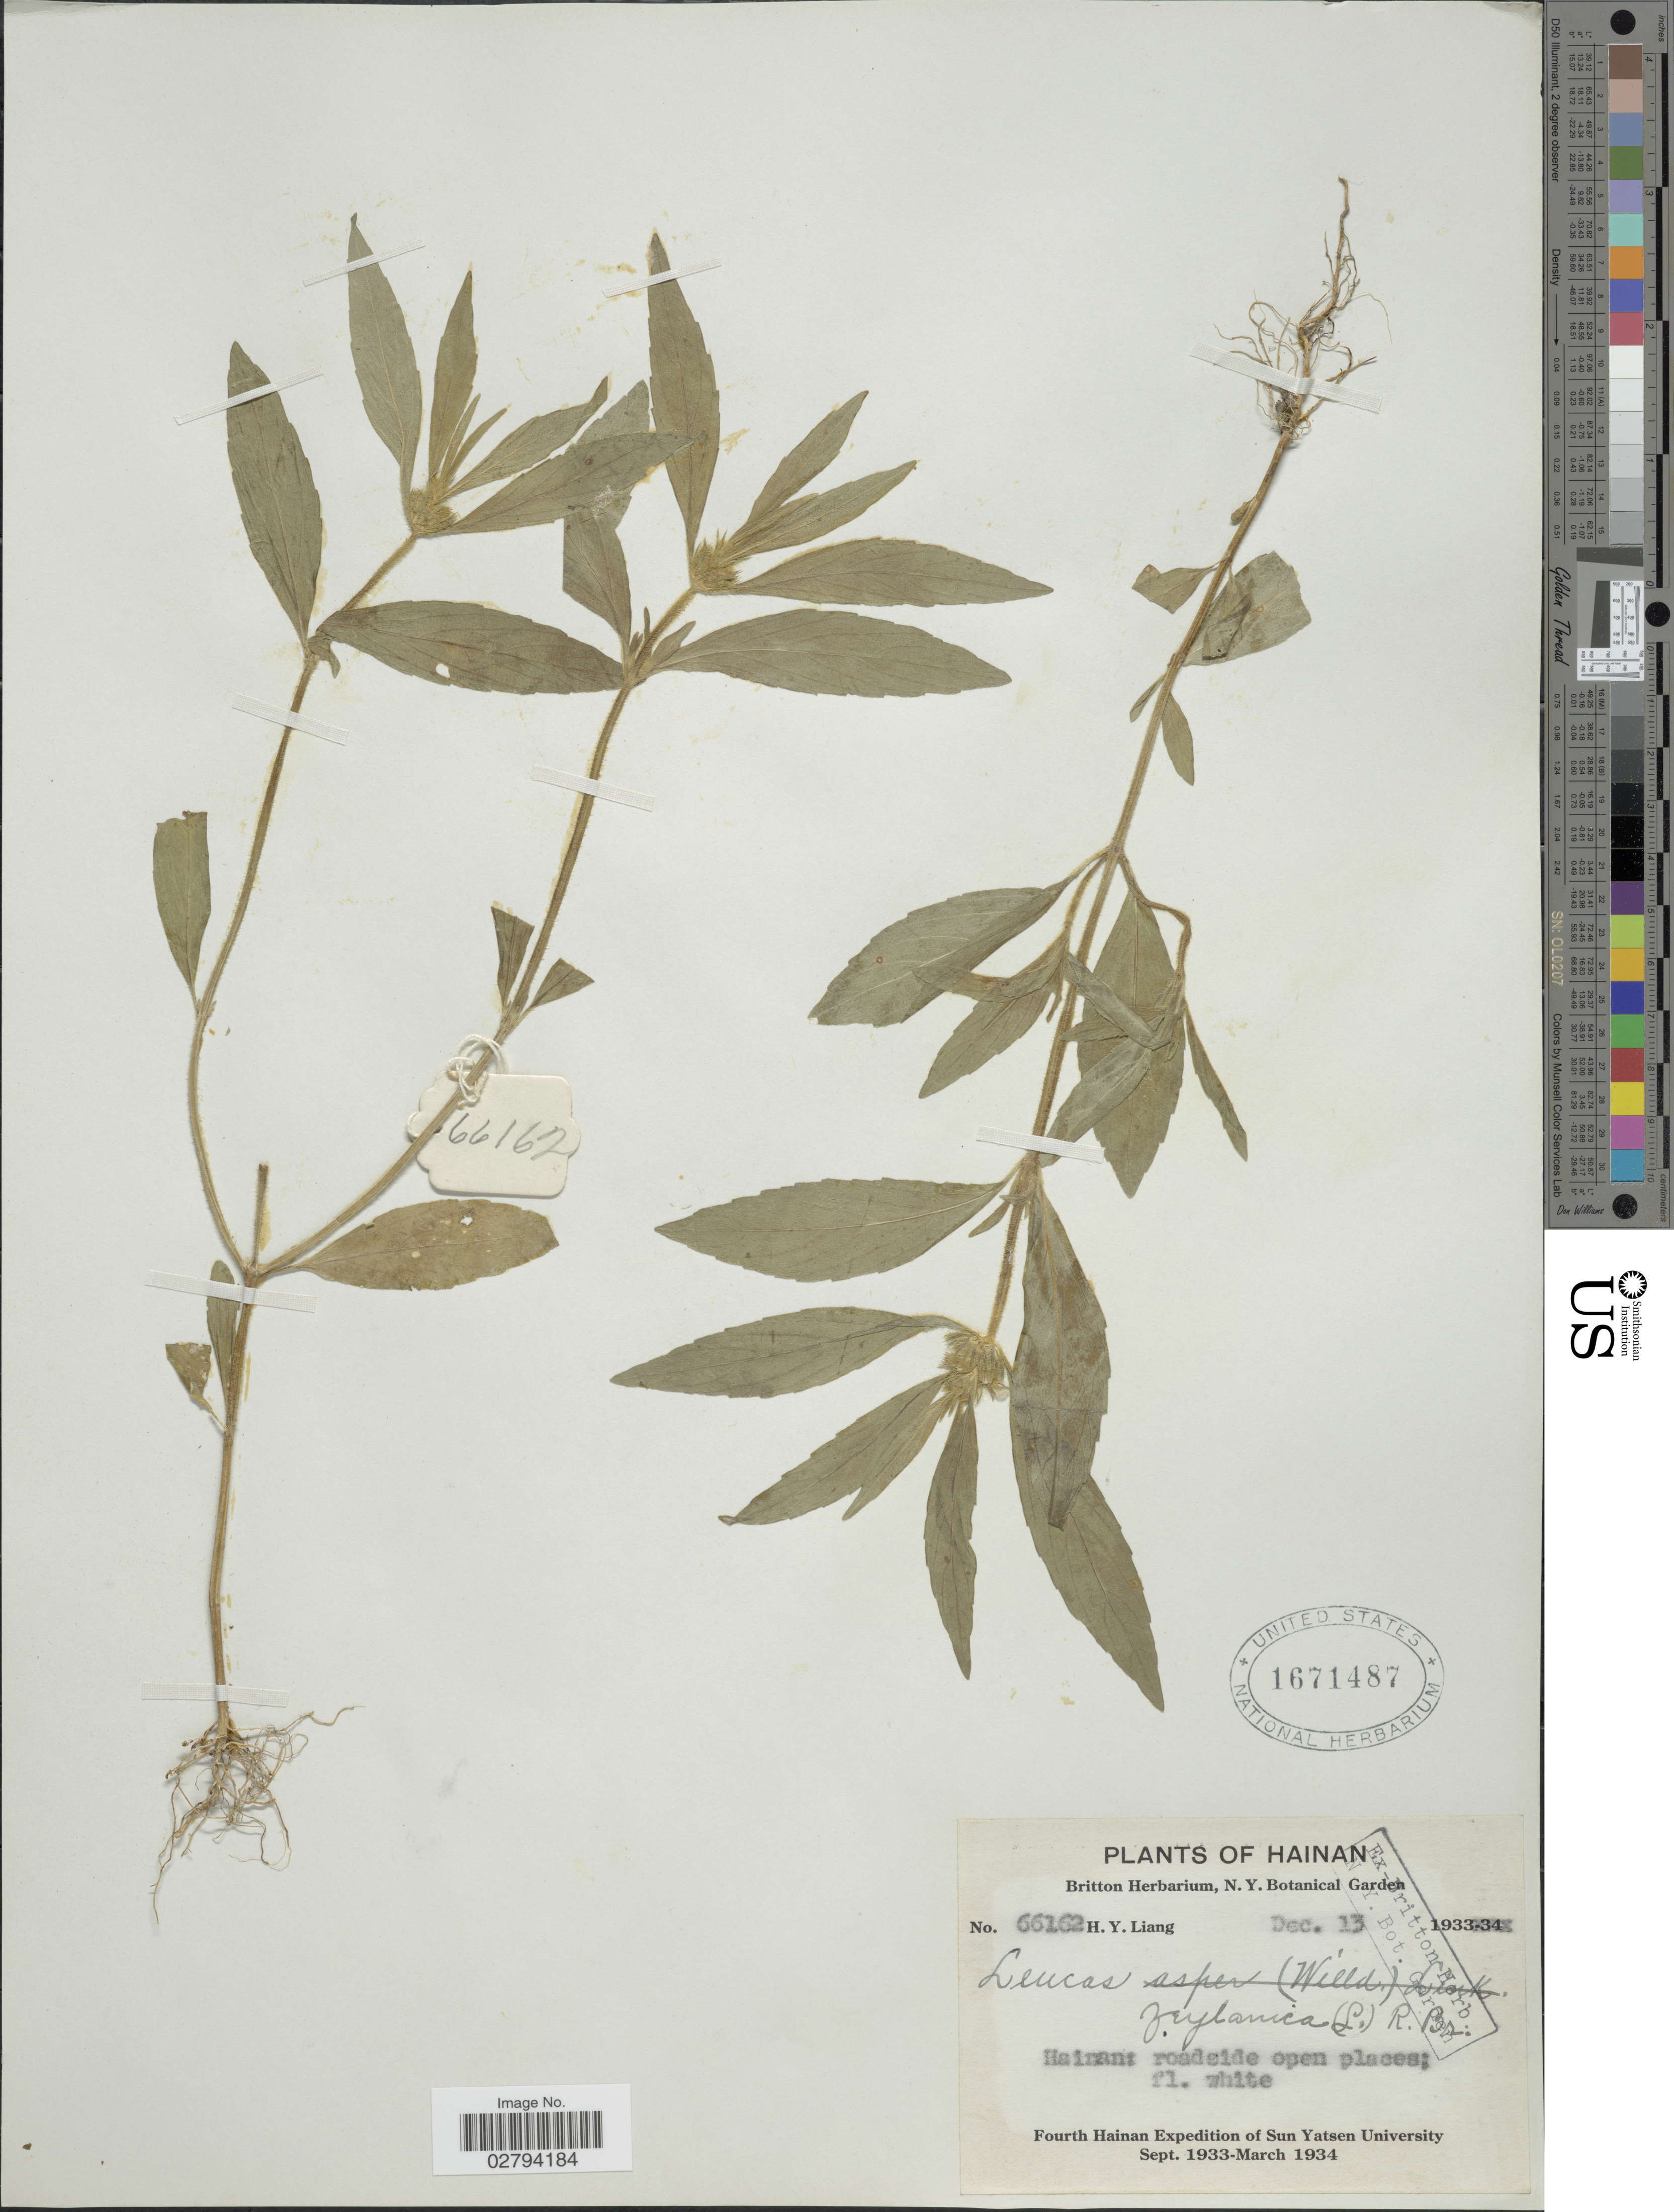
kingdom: Plantae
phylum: Tracheophyta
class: Magnoliopsida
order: Lamiales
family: Lamiaceae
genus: Leucas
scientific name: Leucas zeylanica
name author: (L.) W.T. Aiton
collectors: H. Y. Liang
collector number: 66162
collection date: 1933-12-13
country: China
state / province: Hainan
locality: Hainan roadside open places.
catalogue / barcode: US 1671487